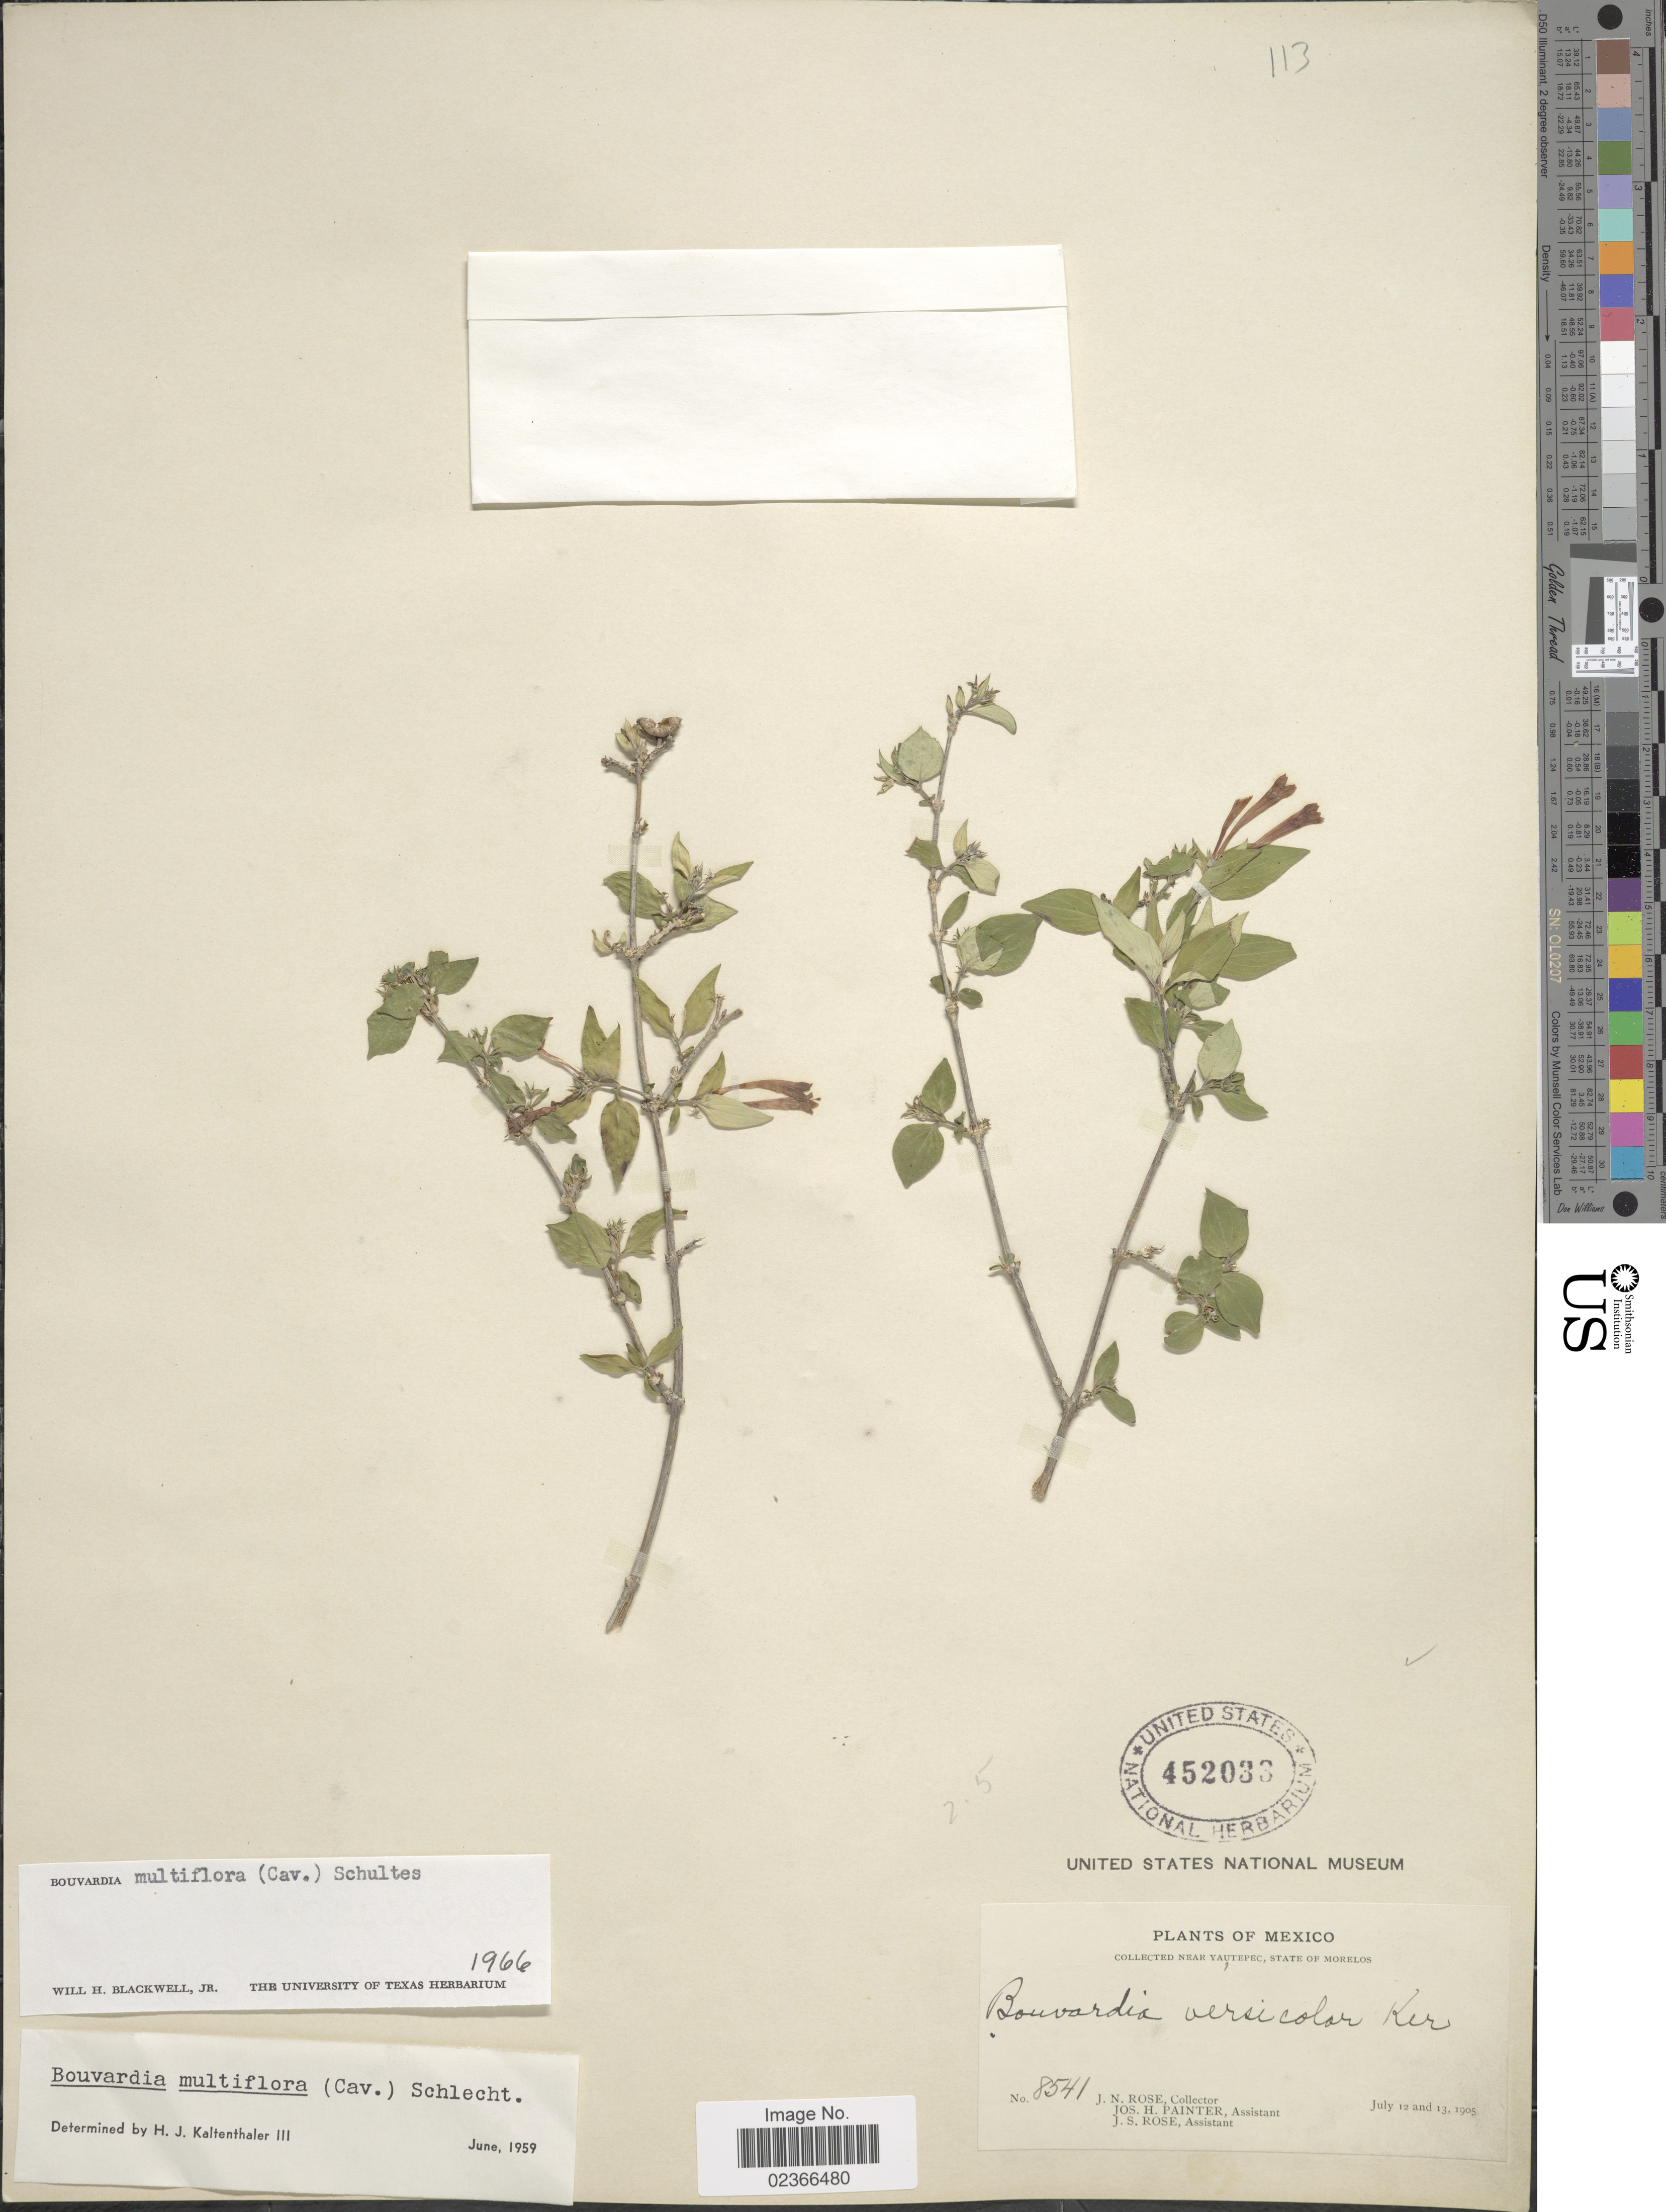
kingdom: Plantae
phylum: Tracheophyta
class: Magnoliopsida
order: Gentianales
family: Rubiaceae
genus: Bouvardia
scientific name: Bouvardia multiflora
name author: (Cav.) Schult.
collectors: J. N. Rose, J. H. Painter & J. S. Rose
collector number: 8541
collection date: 1905-07-12/1905-07-13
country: Mexico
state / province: Morelos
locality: Near Yautepec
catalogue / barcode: US 452033